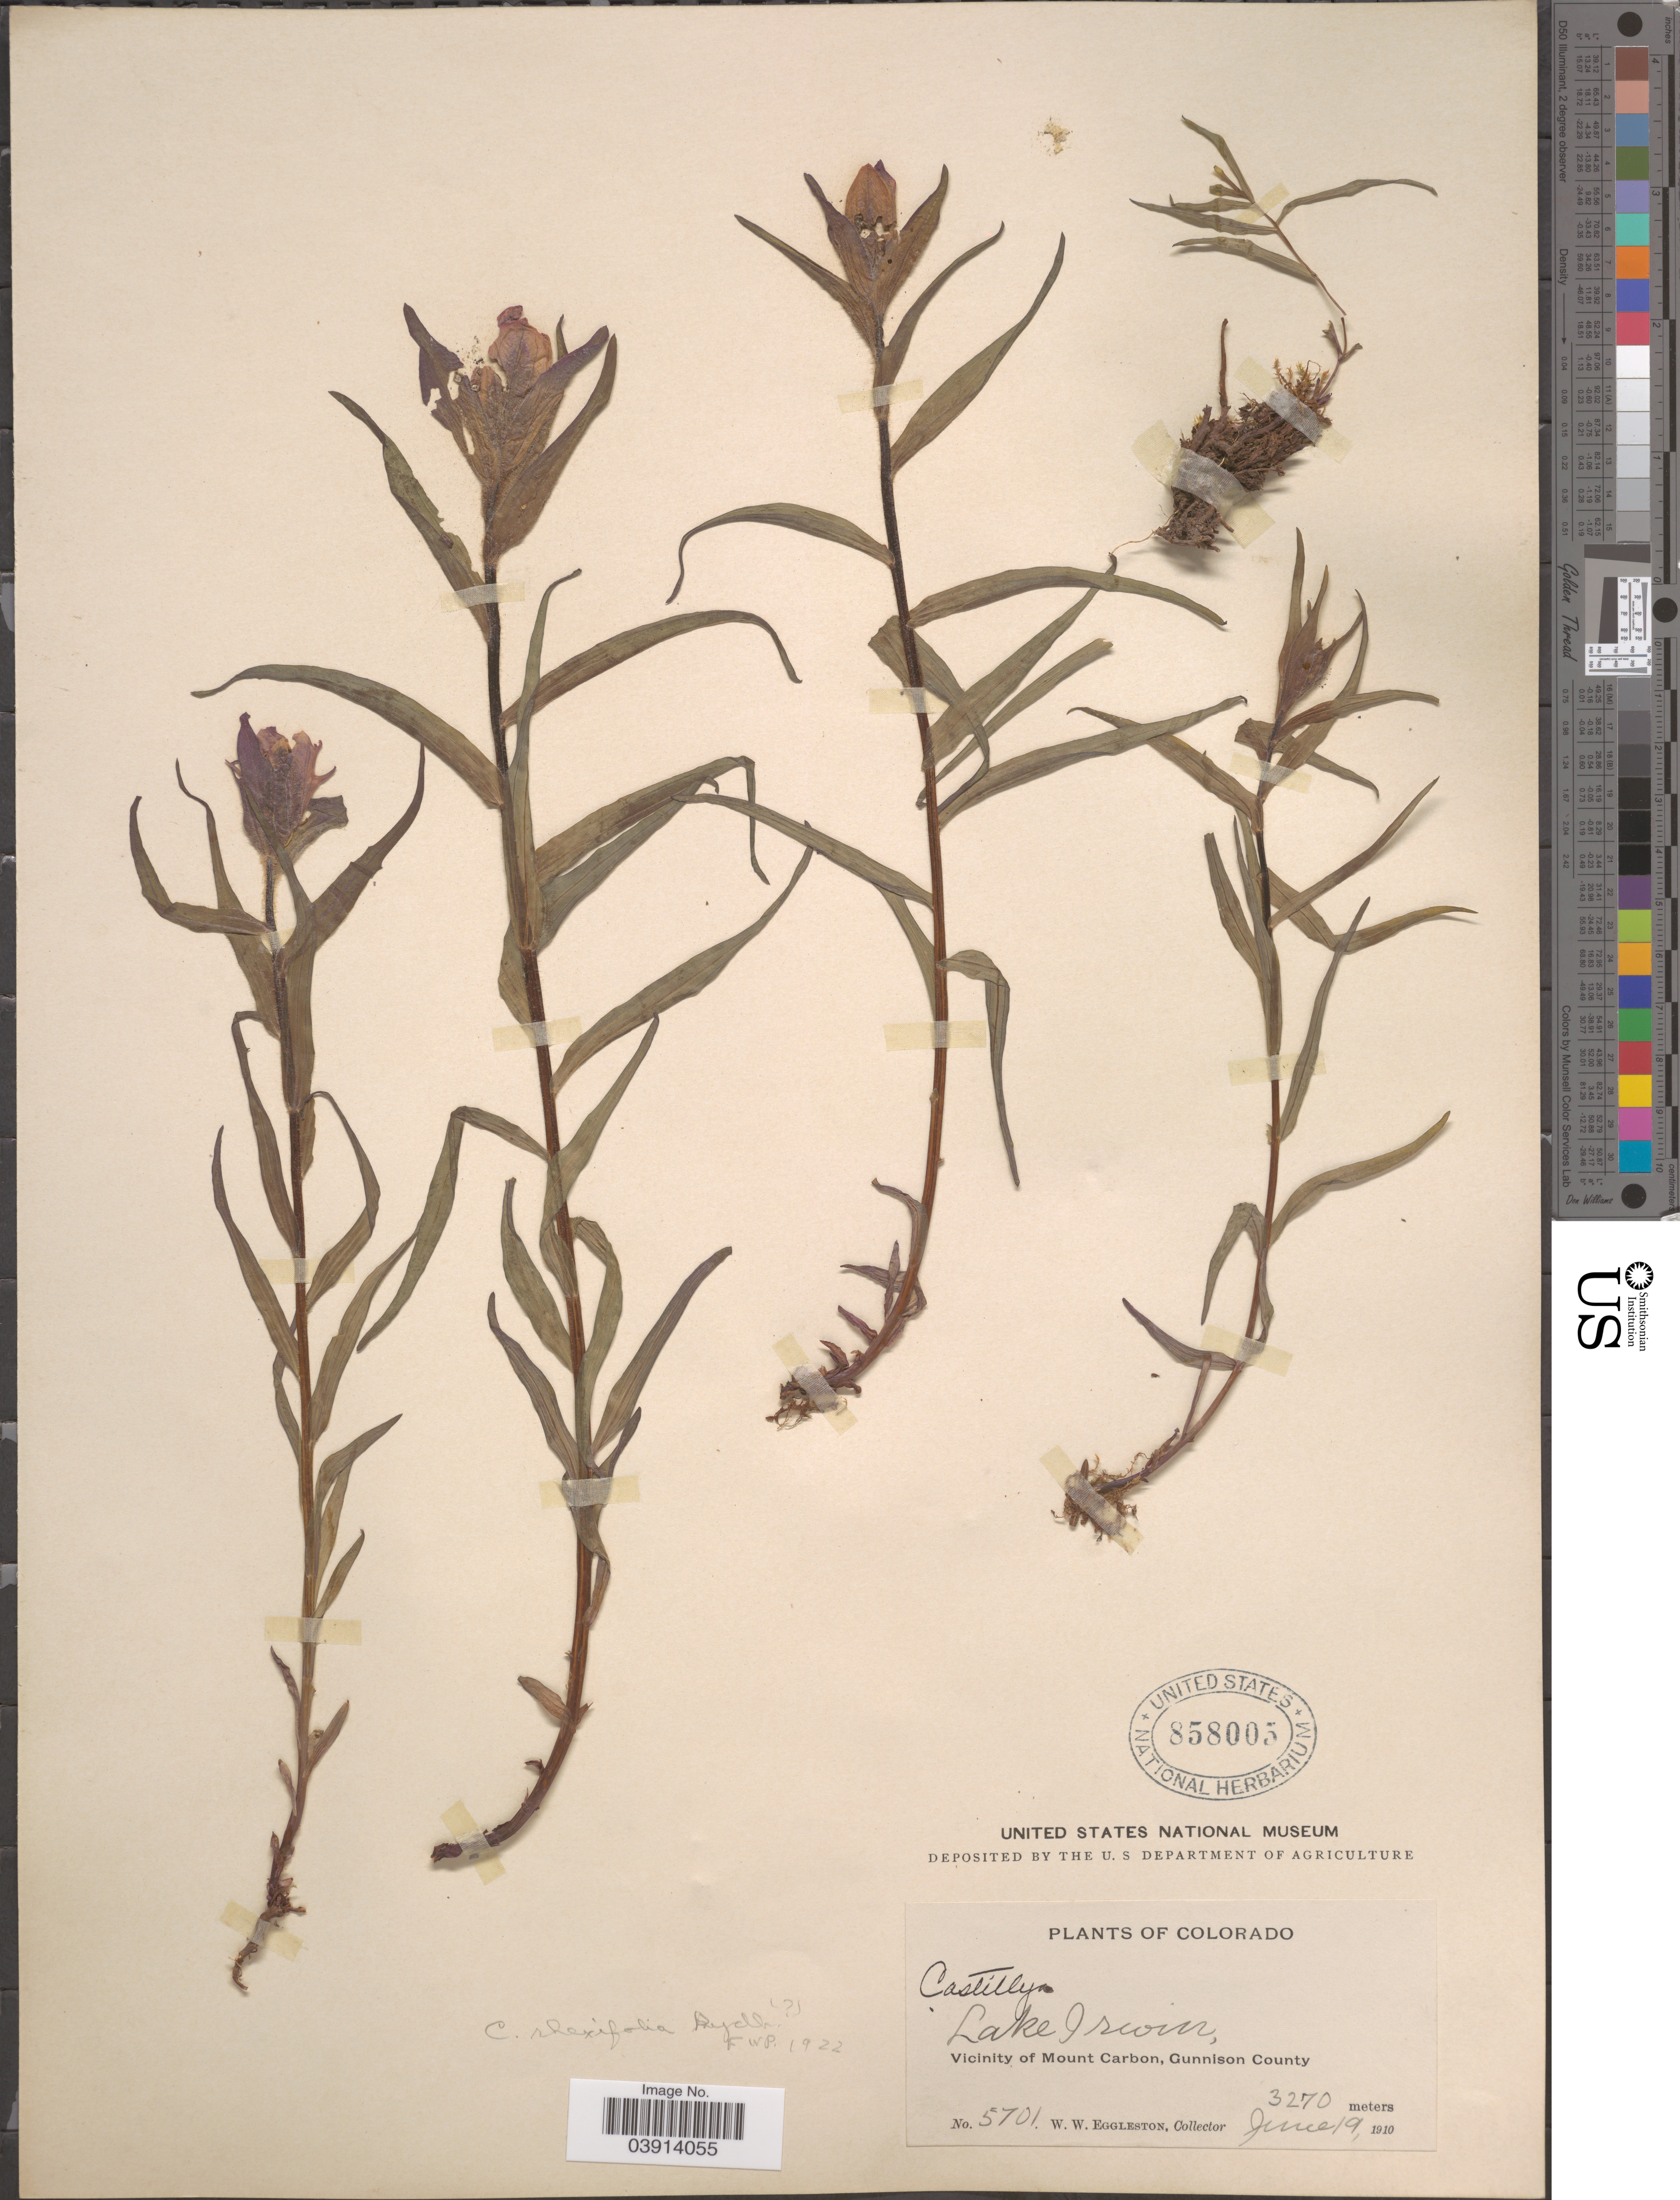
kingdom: Plantae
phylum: Tracheophyta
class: Magnoliopsida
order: Lamiales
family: Orobanchaceae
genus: Castilleja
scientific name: Castilleja rhexiifolia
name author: Rydb.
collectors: W. W. Eggleston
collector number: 5701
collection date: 1910-06-19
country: United States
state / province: Colorado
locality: Lake Irwin, Vicinity of Mount Carbon, Gunnison County.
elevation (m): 3270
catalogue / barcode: US 858005